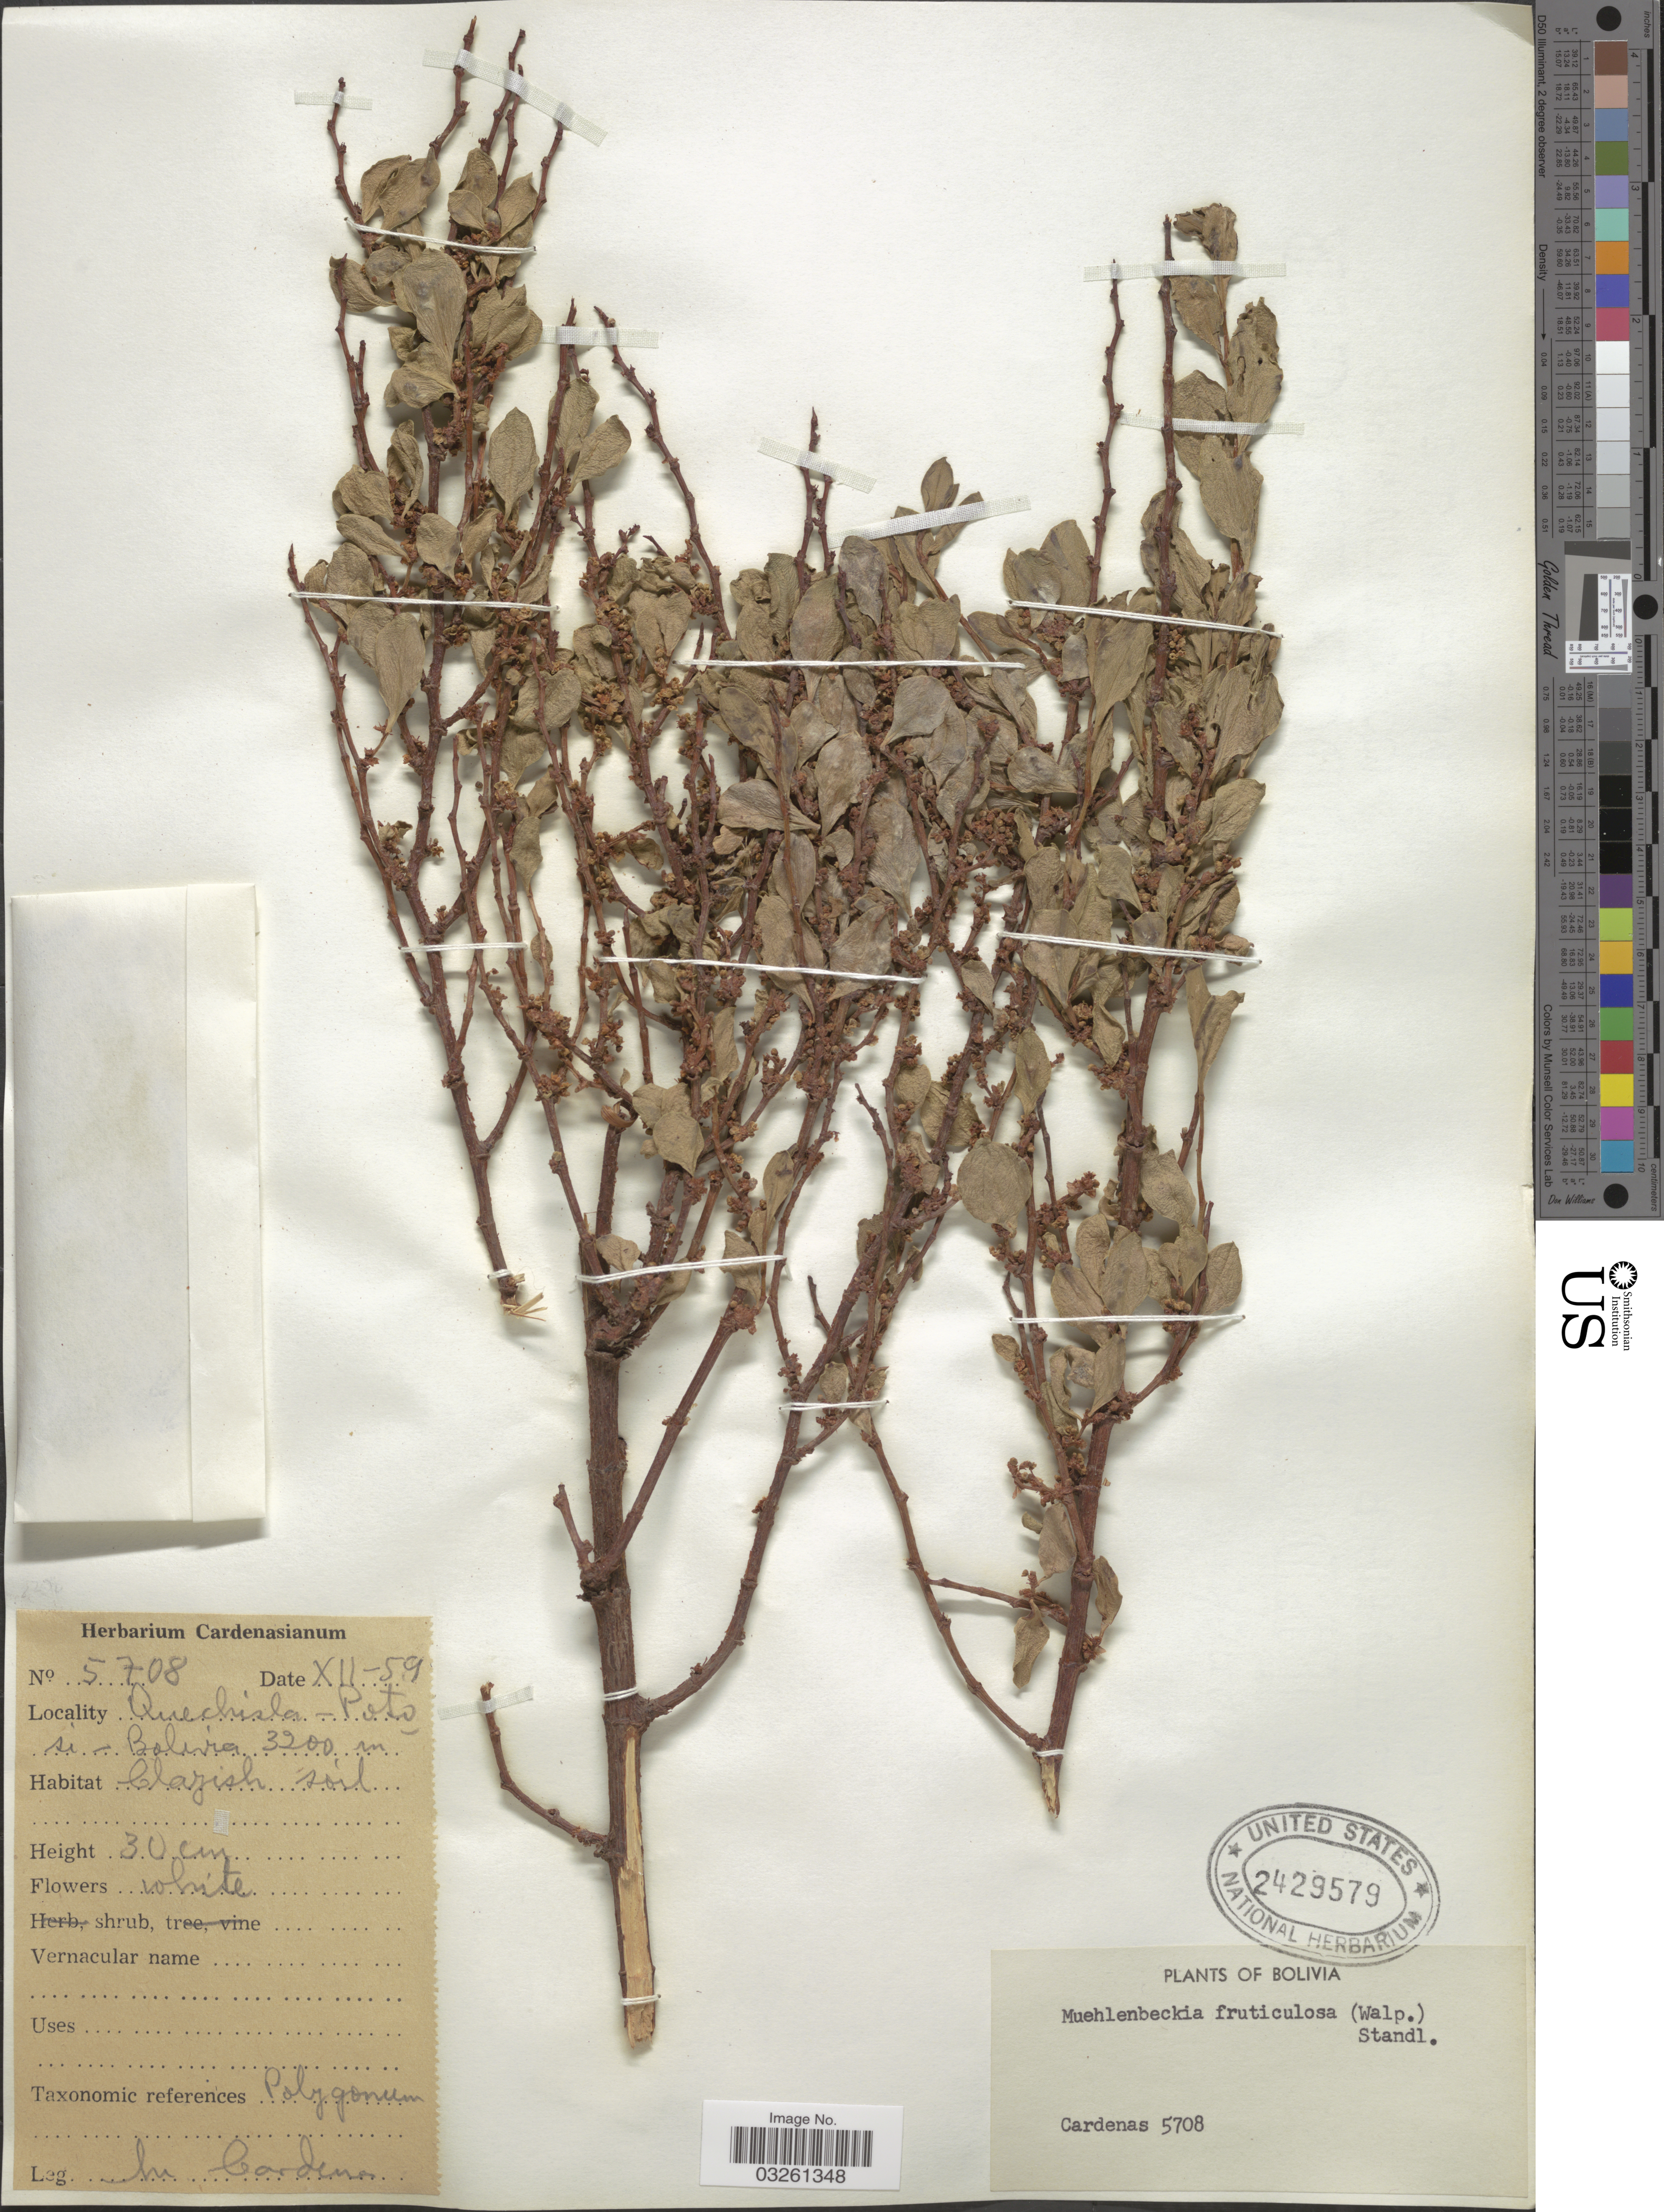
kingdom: Plantae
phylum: Tracheophyta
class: Magnoliopsida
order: Caryophyllales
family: Polygonaceae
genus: Muehlenbeckia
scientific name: Muehlenbeckia fruticulosa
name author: (Walp.) Standl.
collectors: M. Cárdenas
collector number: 5708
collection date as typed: Transcribed d/m/y: /12/59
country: Bolivia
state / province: Potosi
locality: Quechisla - Potosi.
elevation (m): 3200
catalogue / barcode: US 2429579